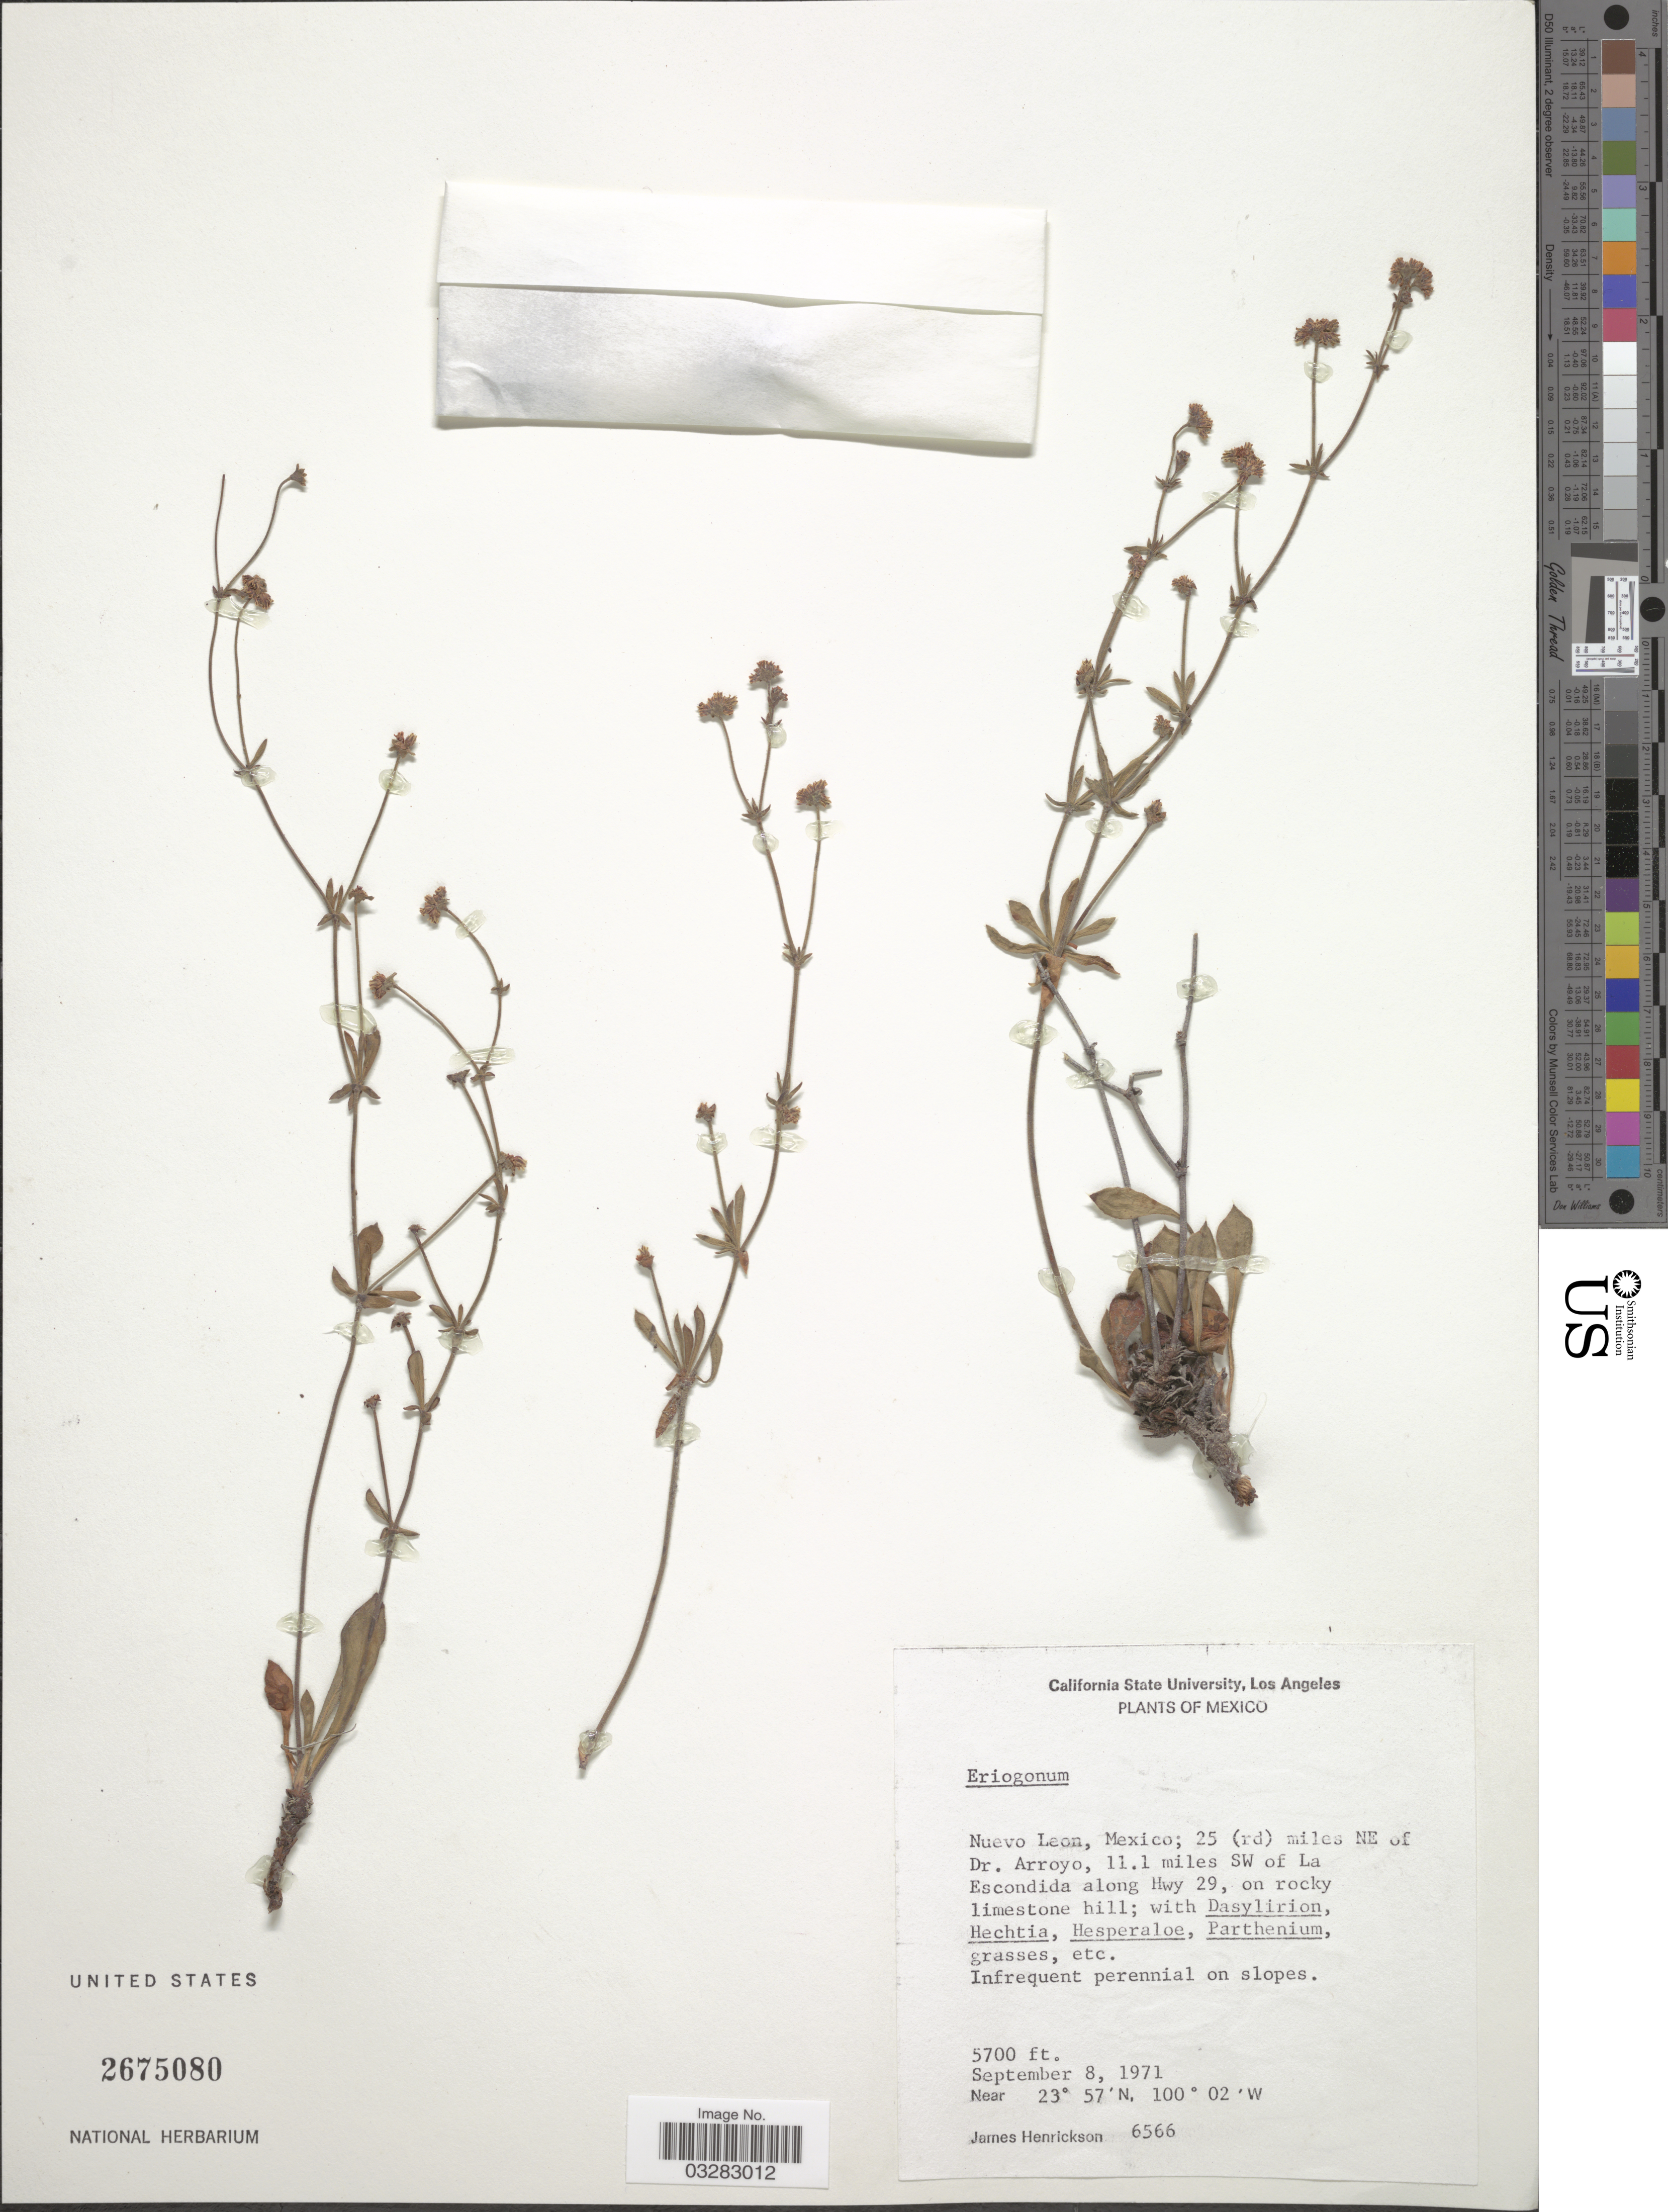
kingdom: Plantae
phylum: Tracheophyta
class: Magnoliopsida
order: Caryophyllales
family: Polygonaceae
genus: Eriogonum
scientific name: Eriogonum sp.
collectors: J. Henrickson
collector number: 6566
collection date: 1971-09-08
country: Mexico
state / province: Nuevo León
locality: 25 (rd) miles NE of Dr. Arroyo, 11.1 miles SW of La Escondida along Hwy 29, on rocky limestone hill.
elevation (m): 1737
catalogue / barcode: US 2675080